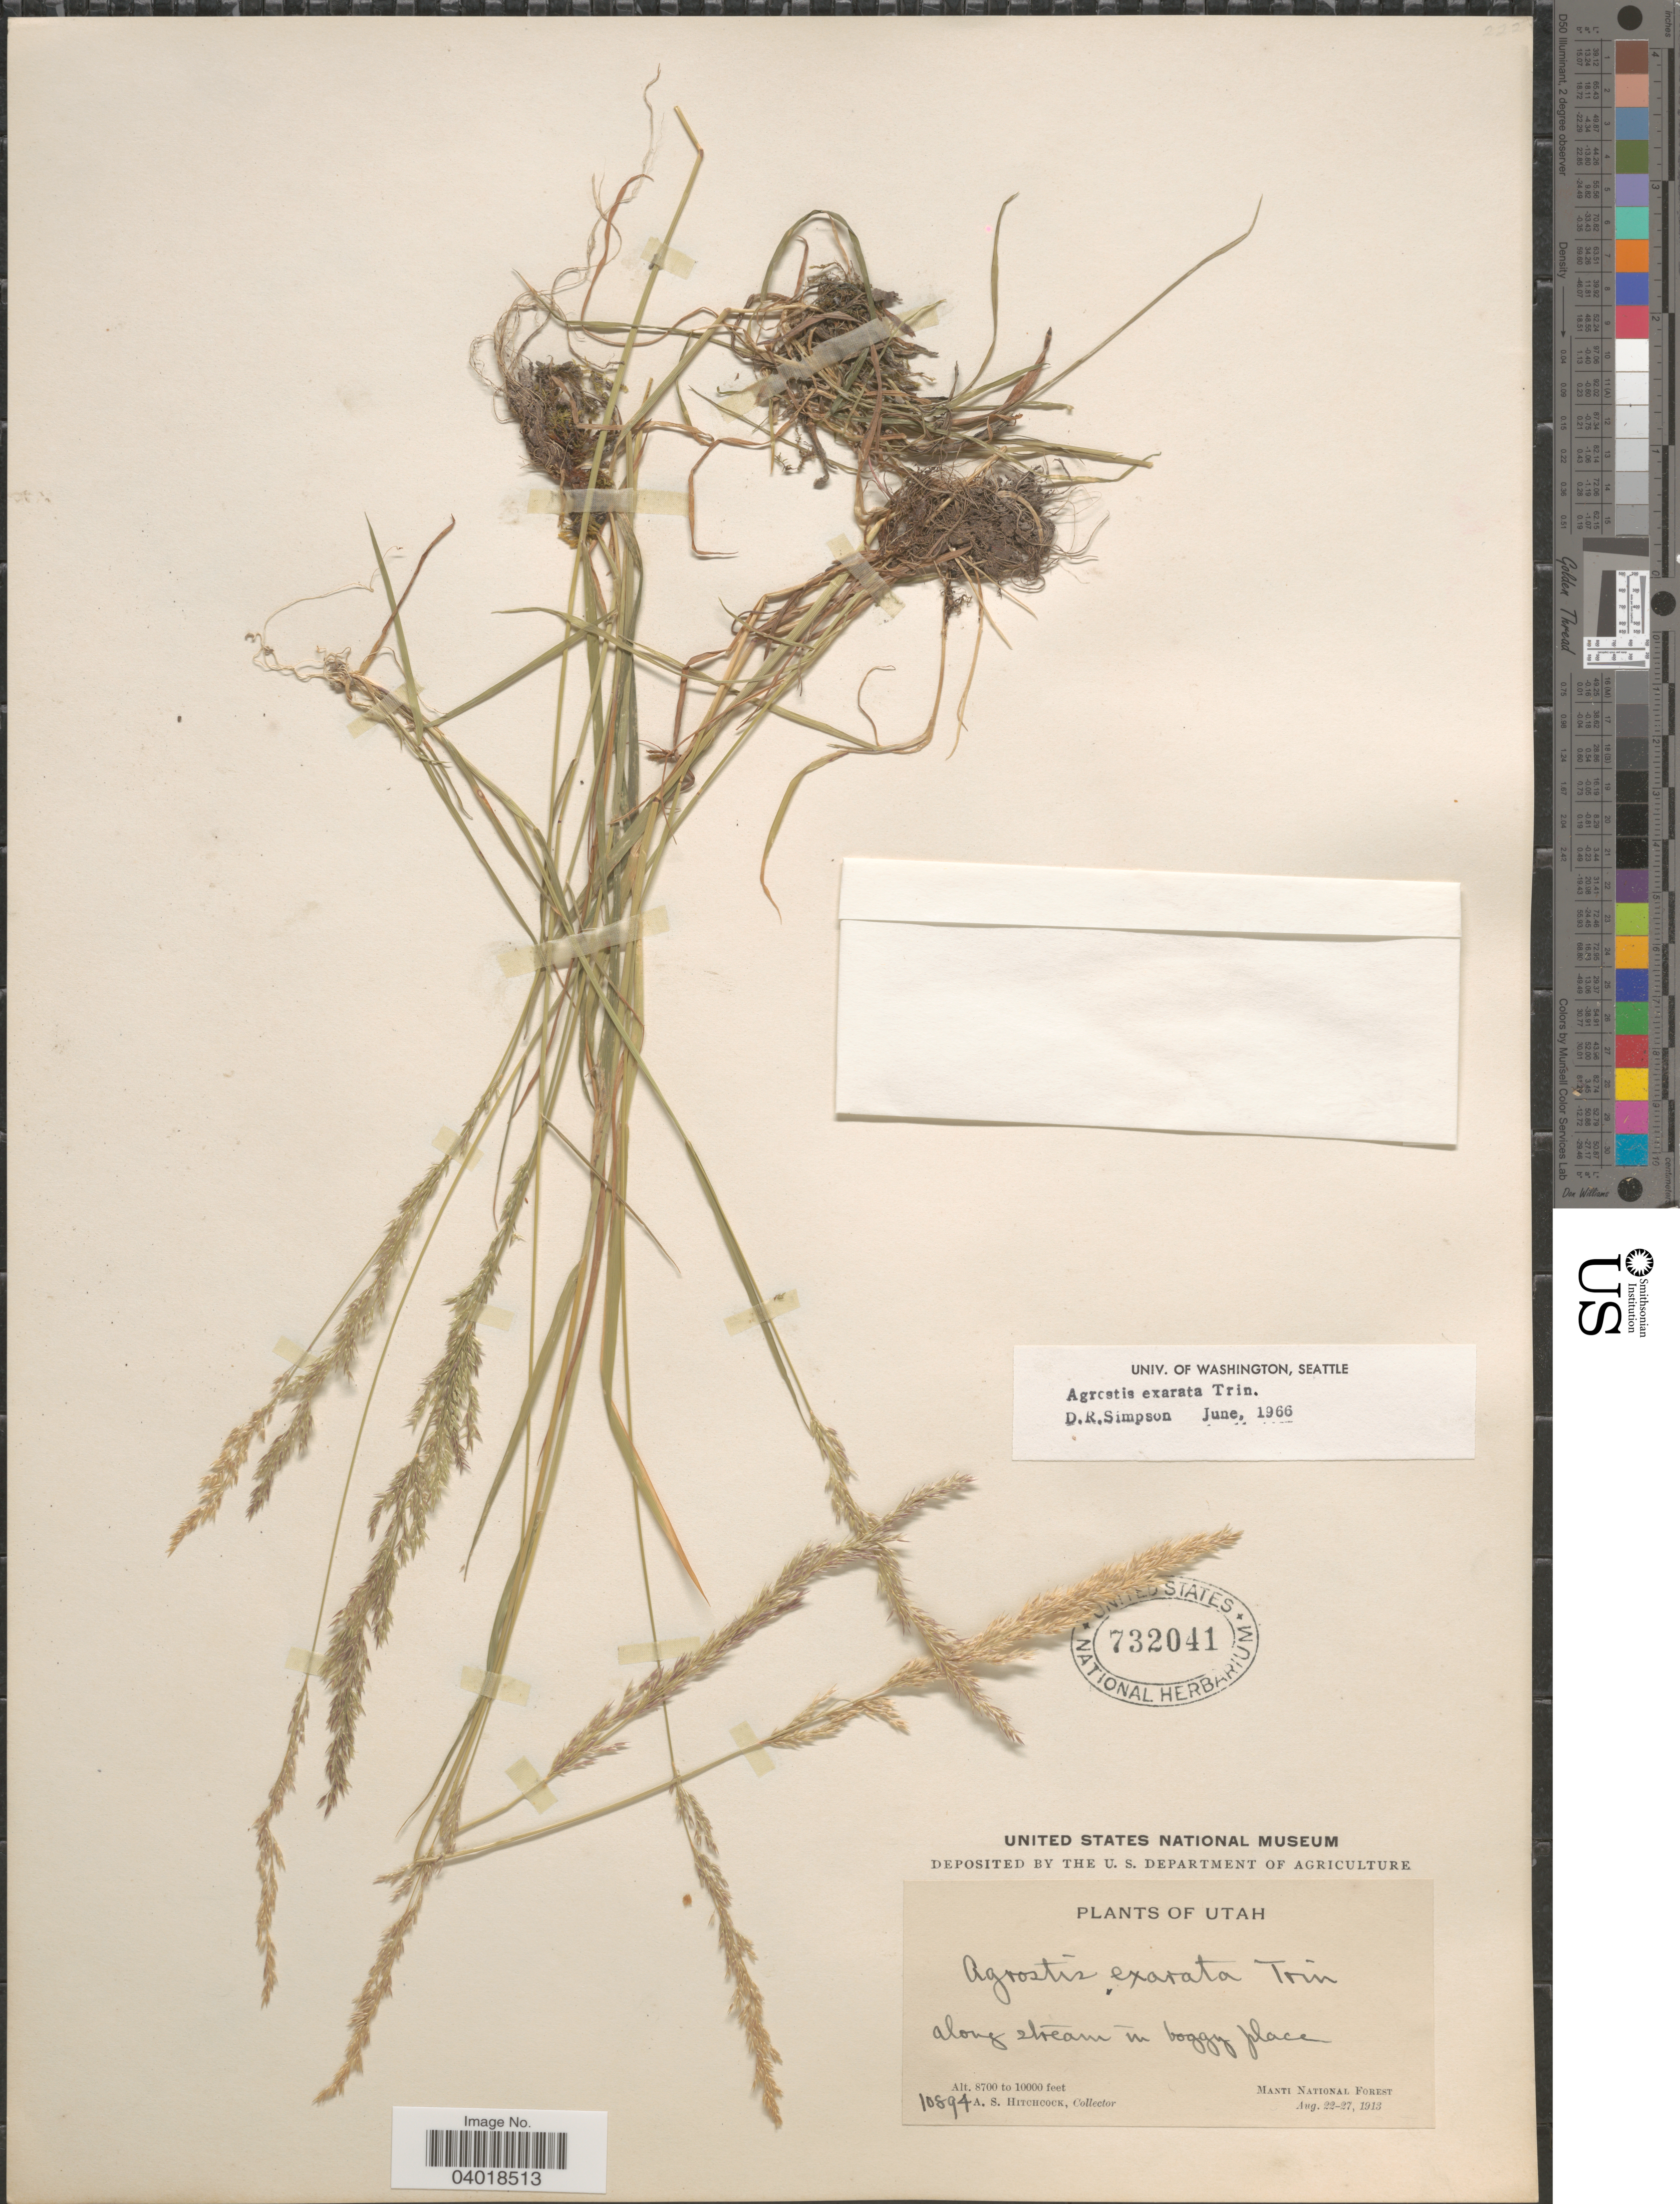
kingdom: Plantae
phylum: Tracheophyta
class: Liliopsida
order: Poales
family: Poaceae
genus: Agrostis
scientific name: Agrostis exarata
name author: Trin.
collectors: A. S. Hitchcock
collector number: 10894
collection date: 1913-08-22/1913-08-27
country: United States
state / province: Utah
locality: Manti National Forest.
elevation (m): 2652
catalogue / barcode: US 732041